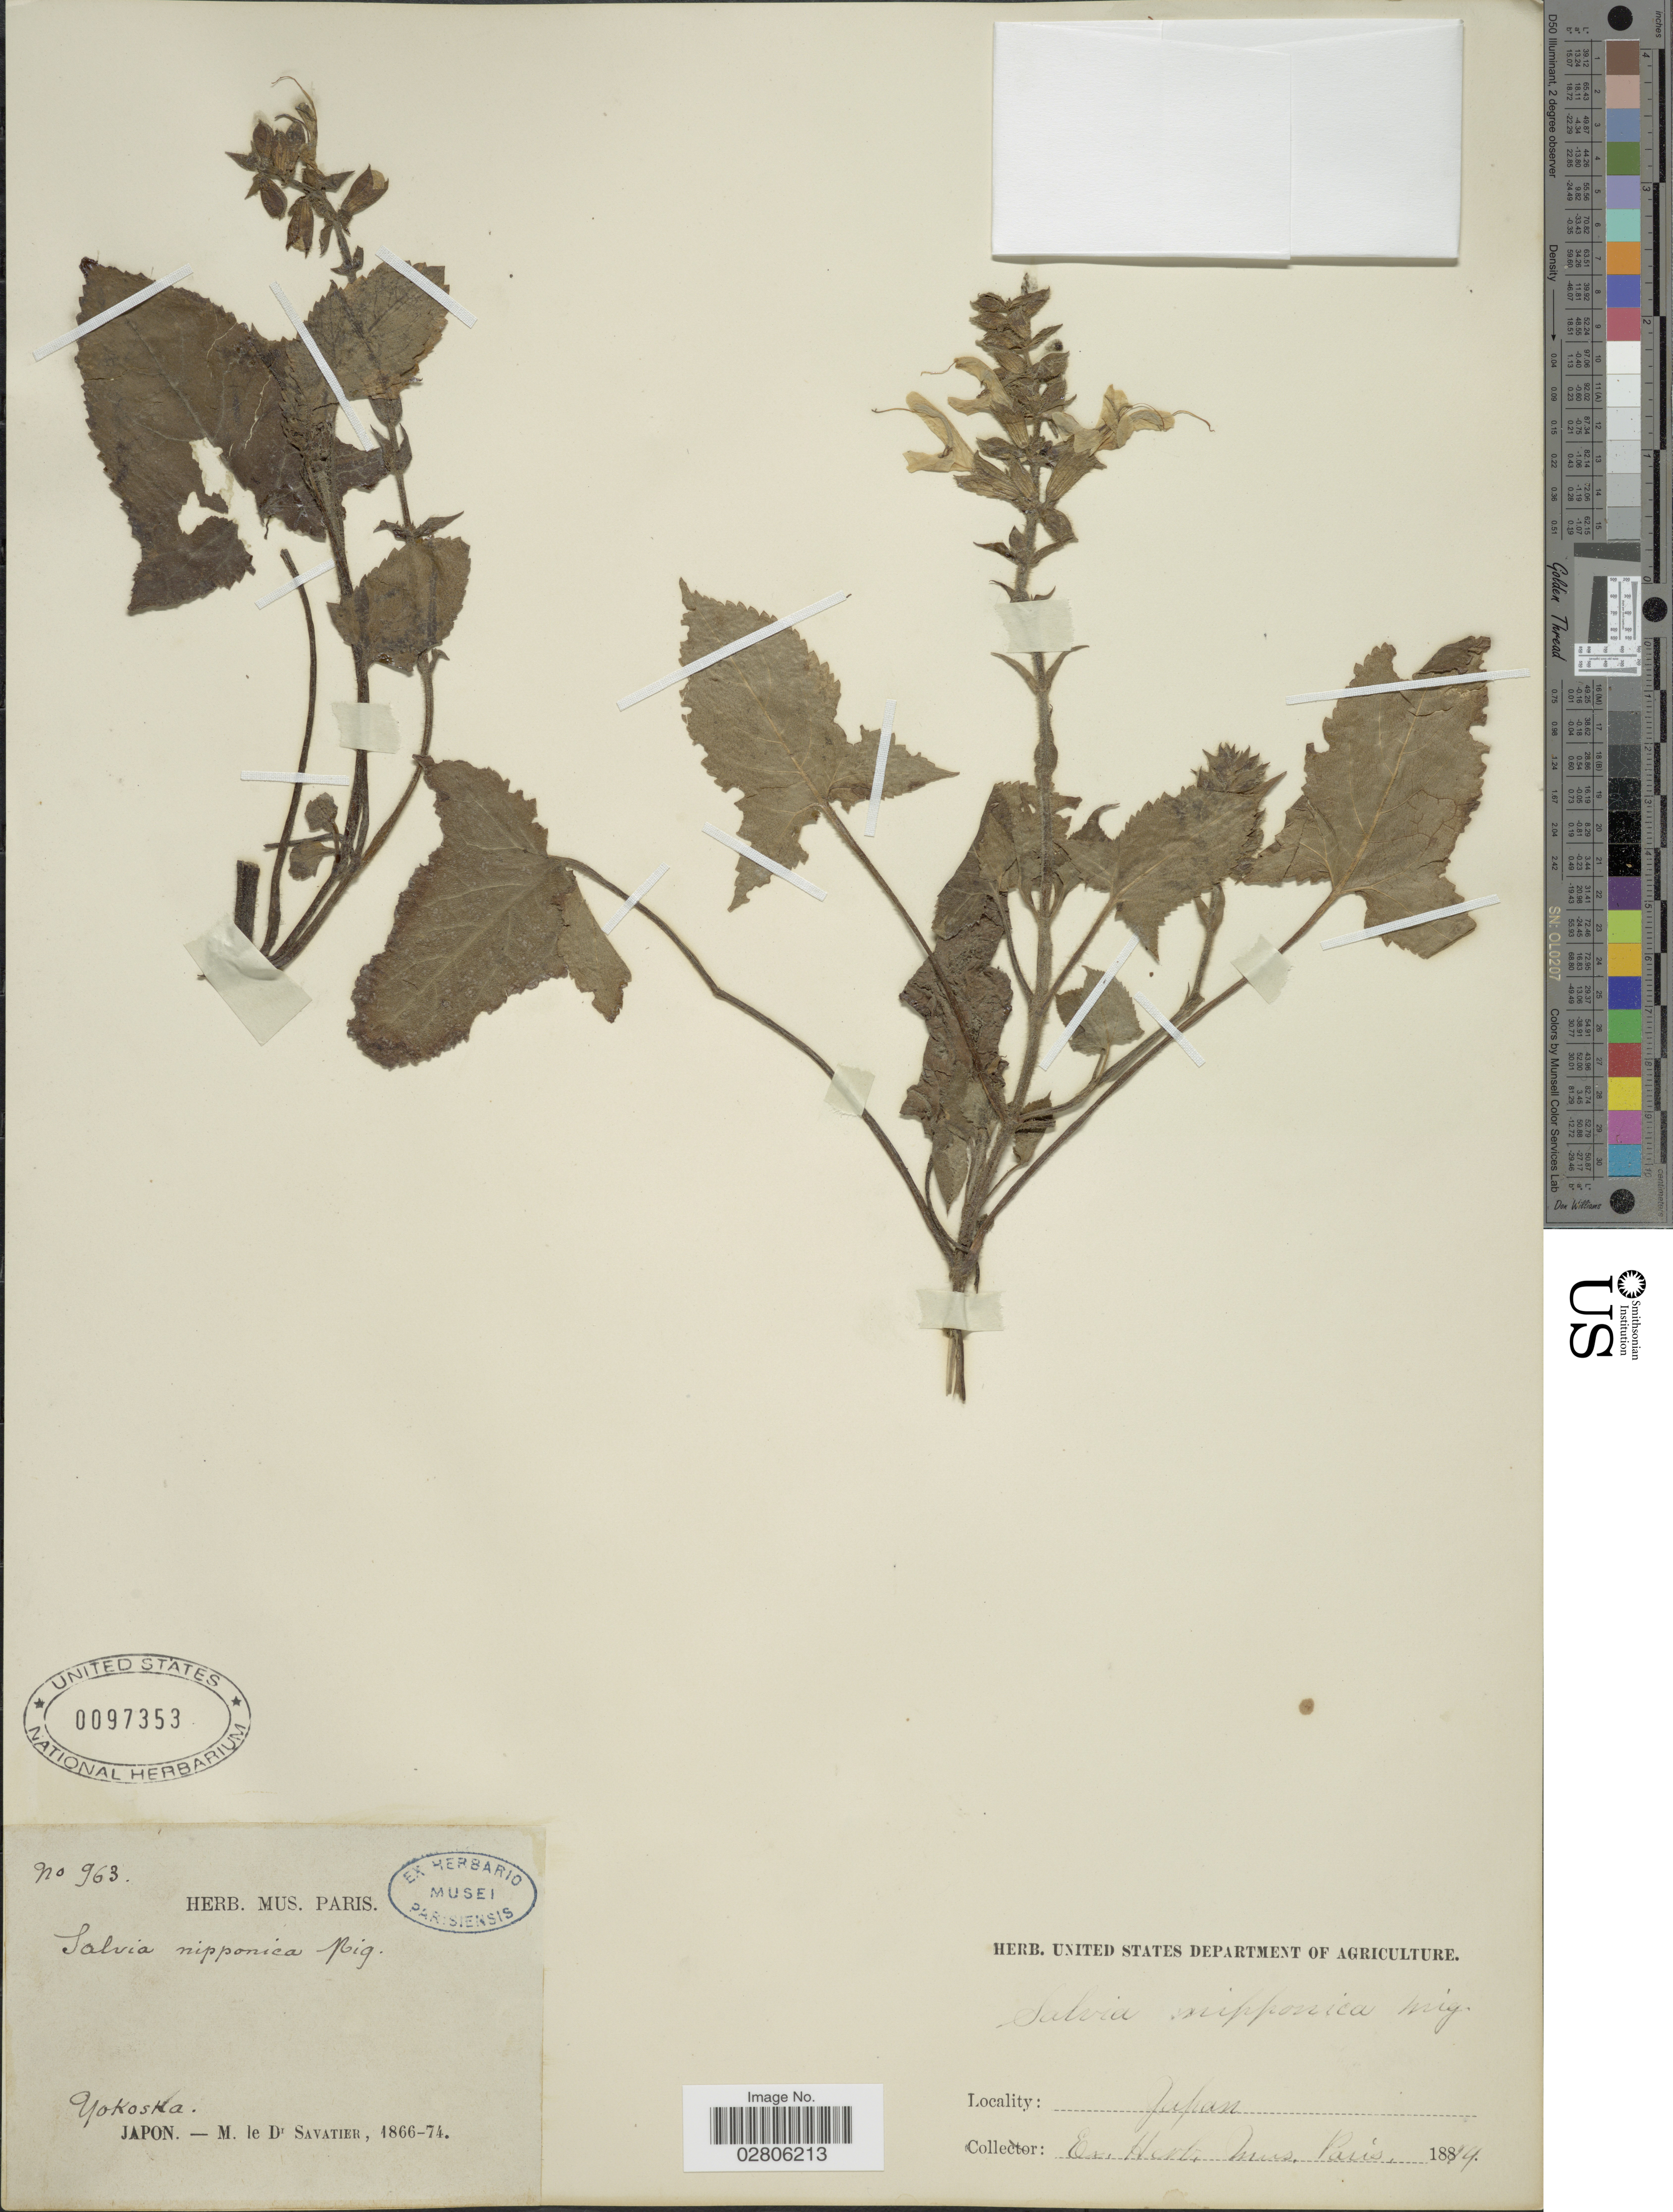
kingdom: Plantae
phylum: Tracheophyta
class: Magnoliopsida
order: Lamiales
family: Lamiaceae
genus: Salvia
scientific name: Salvia nipponica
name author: Miq.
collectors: Savatier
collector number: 963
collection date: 1874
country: Japan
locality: Yokoska.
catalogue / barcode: US 97353